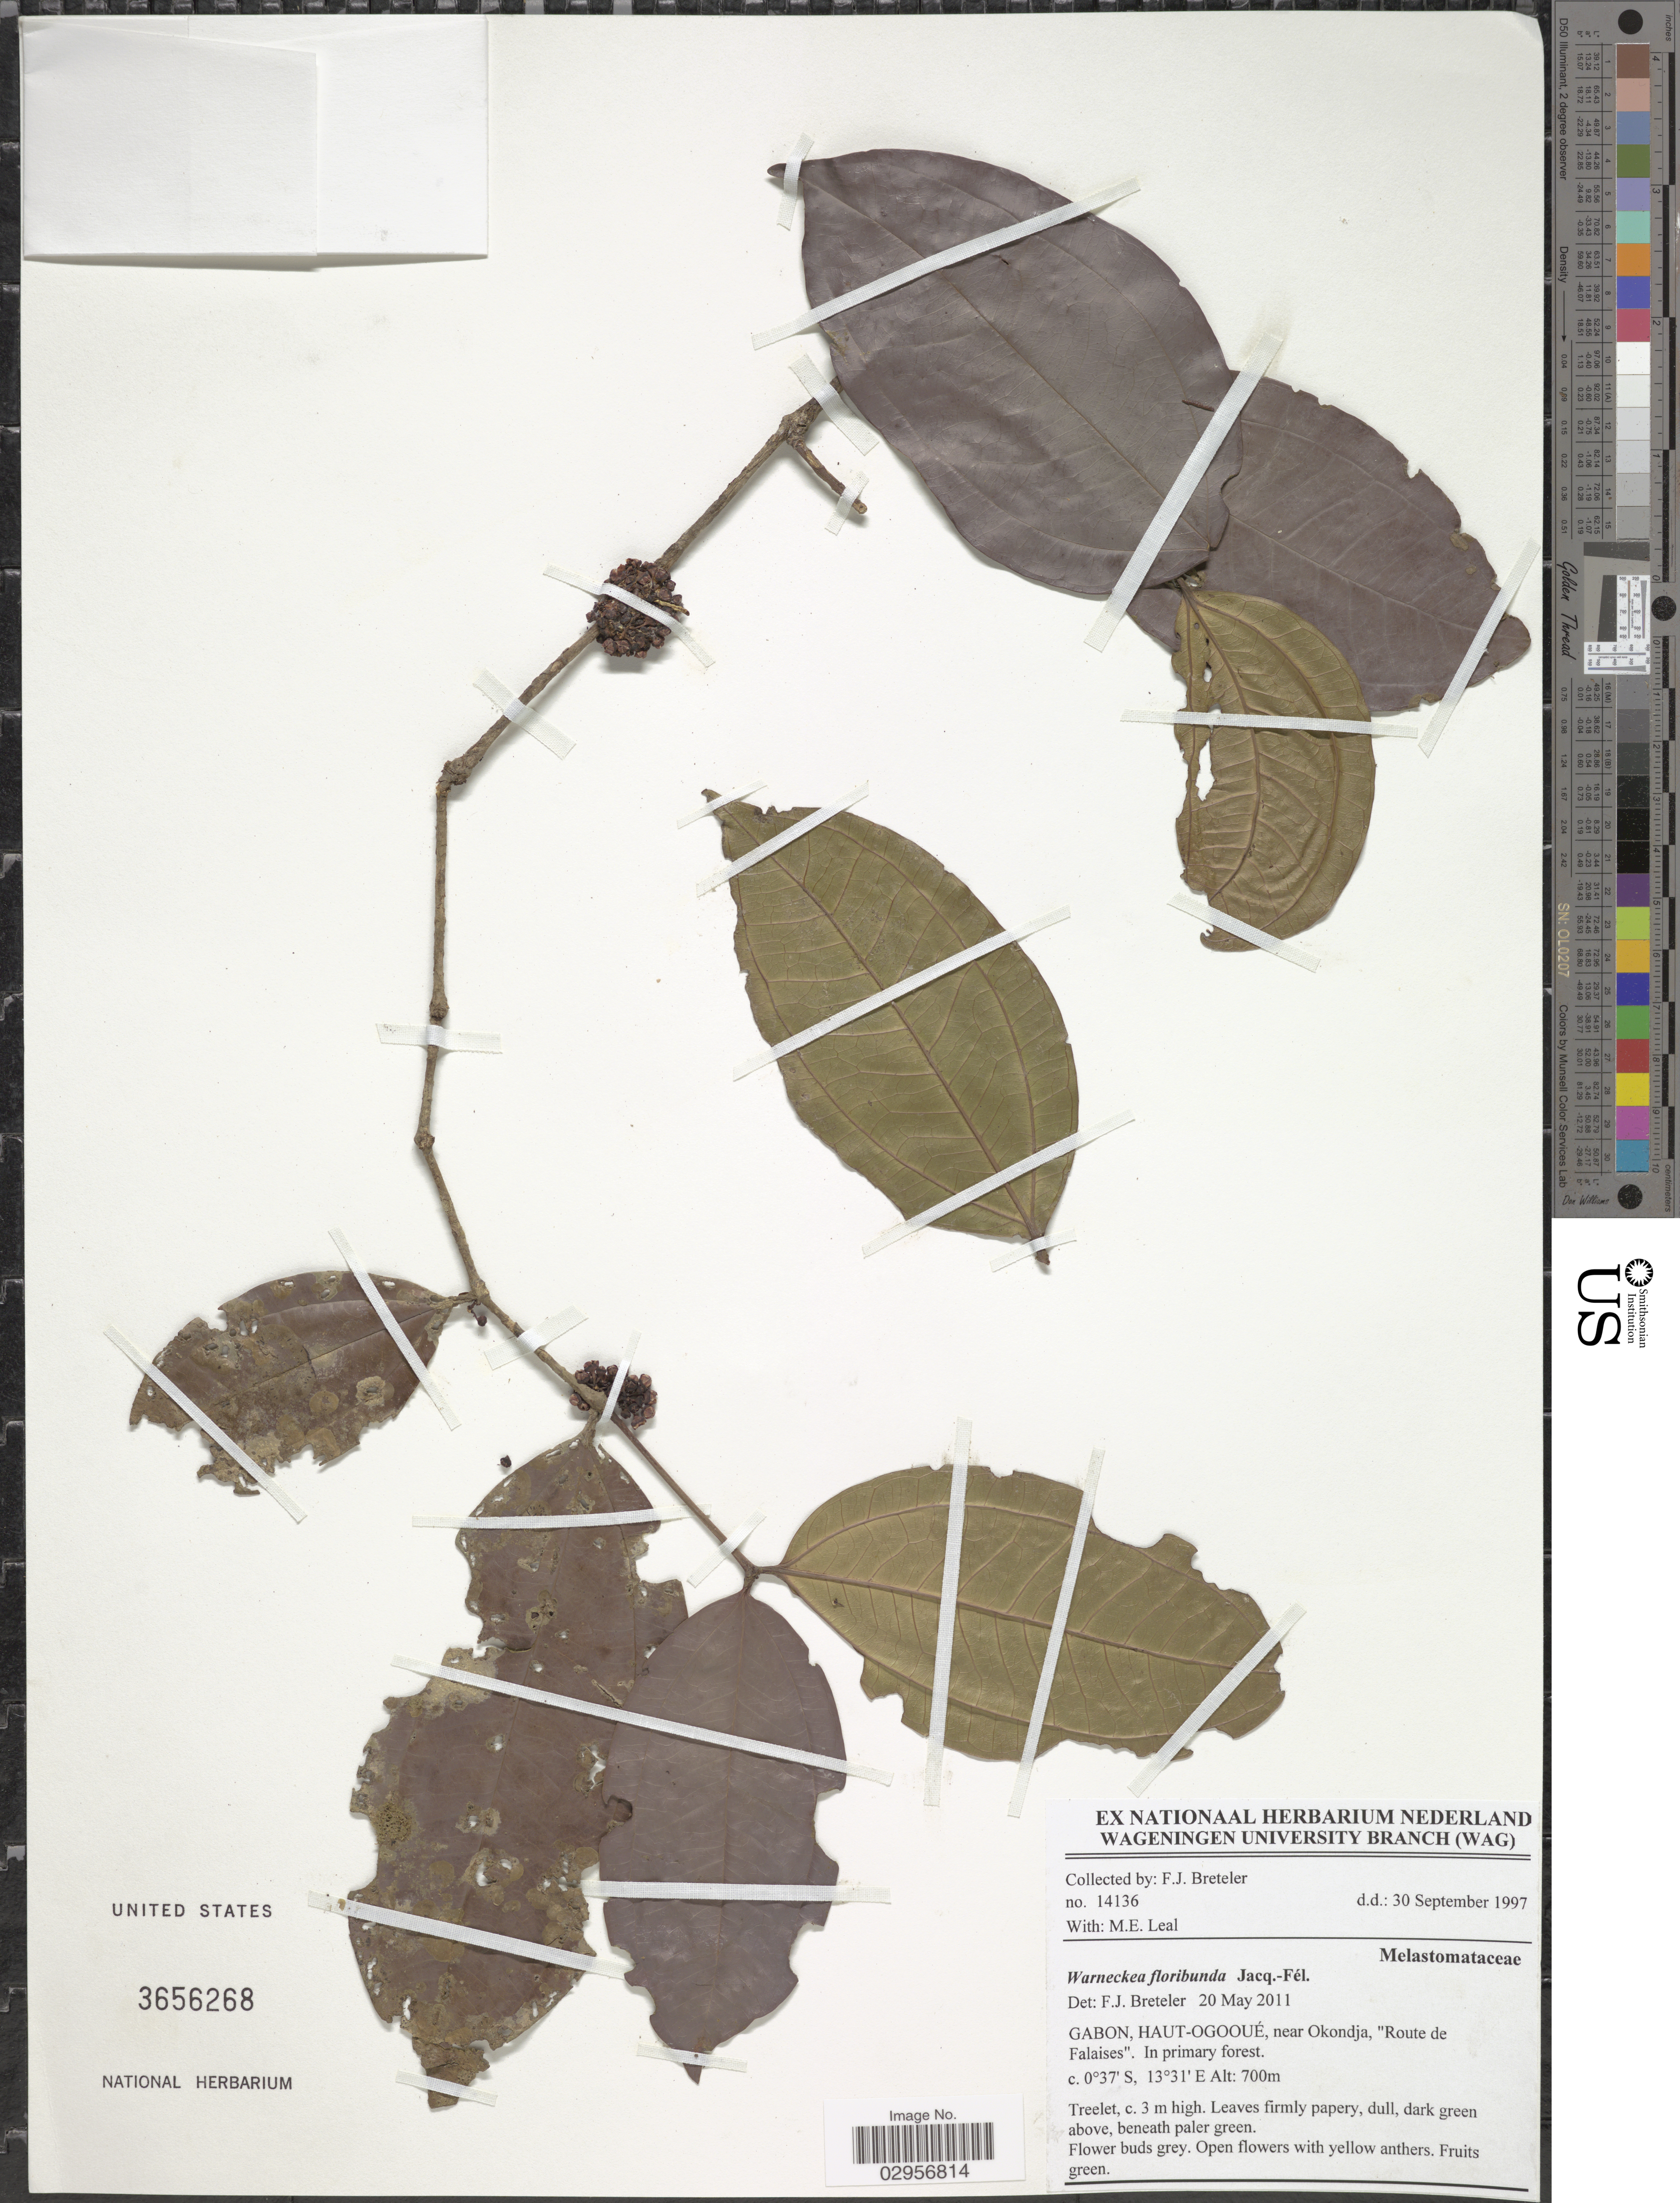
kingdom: Plantae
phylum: Tracheophyta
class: Magnoliopsida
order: Myrtales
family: Melastomataceae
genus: Warneckea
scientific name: Warneckea floribunda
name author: Jacq.-Fél.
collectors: F. J. Breteler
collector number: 14136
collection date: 1997-09-30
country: Gabon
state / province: Haut-Ogooue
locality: Near Okondjam "Route de Falaises".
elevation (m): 700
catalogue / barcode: US 3656268